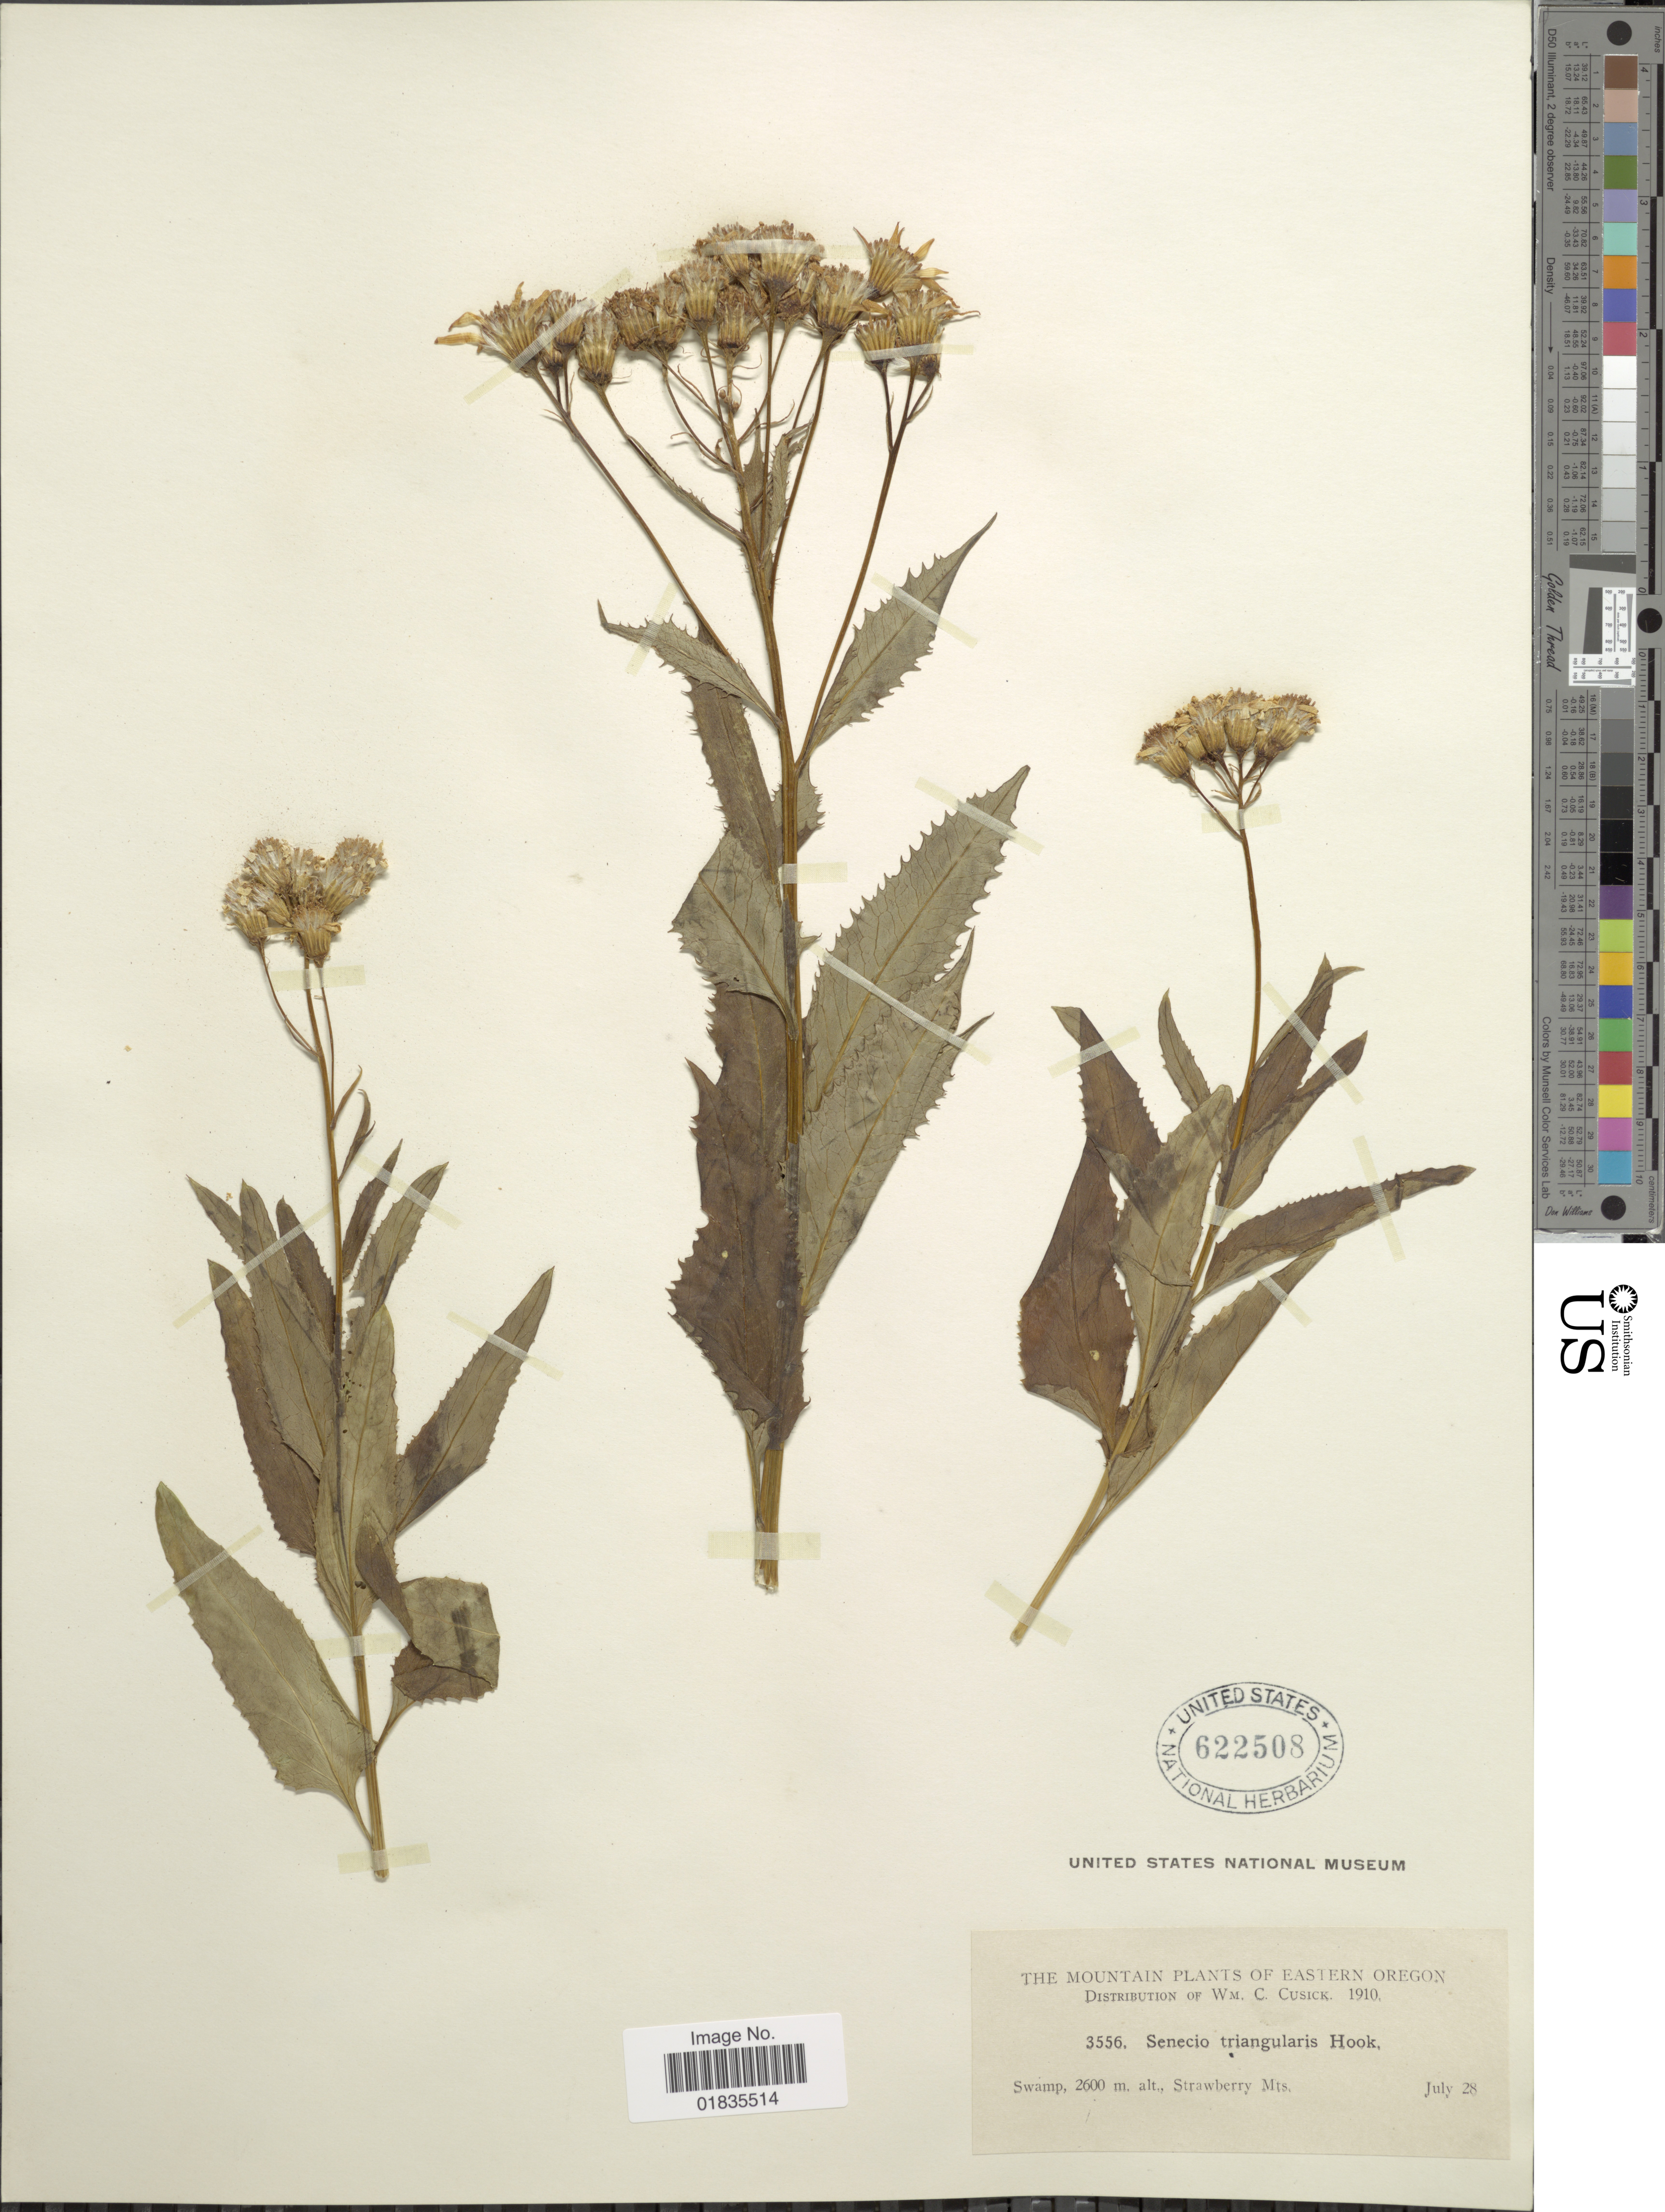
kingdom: Plantae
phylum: Tracheophyta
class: Magnoliopsida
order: Asterales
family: Asteraceae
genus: Senecio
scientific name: Senecio triangularis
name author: Hook.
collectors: W. C. Cusick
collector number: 3556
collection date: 1910-08-28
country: United States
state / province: Oregon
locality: Mountain plants of Eastern Oregon, Swamp, Strawberry Mts.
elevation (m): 2600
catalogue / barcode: US 622508